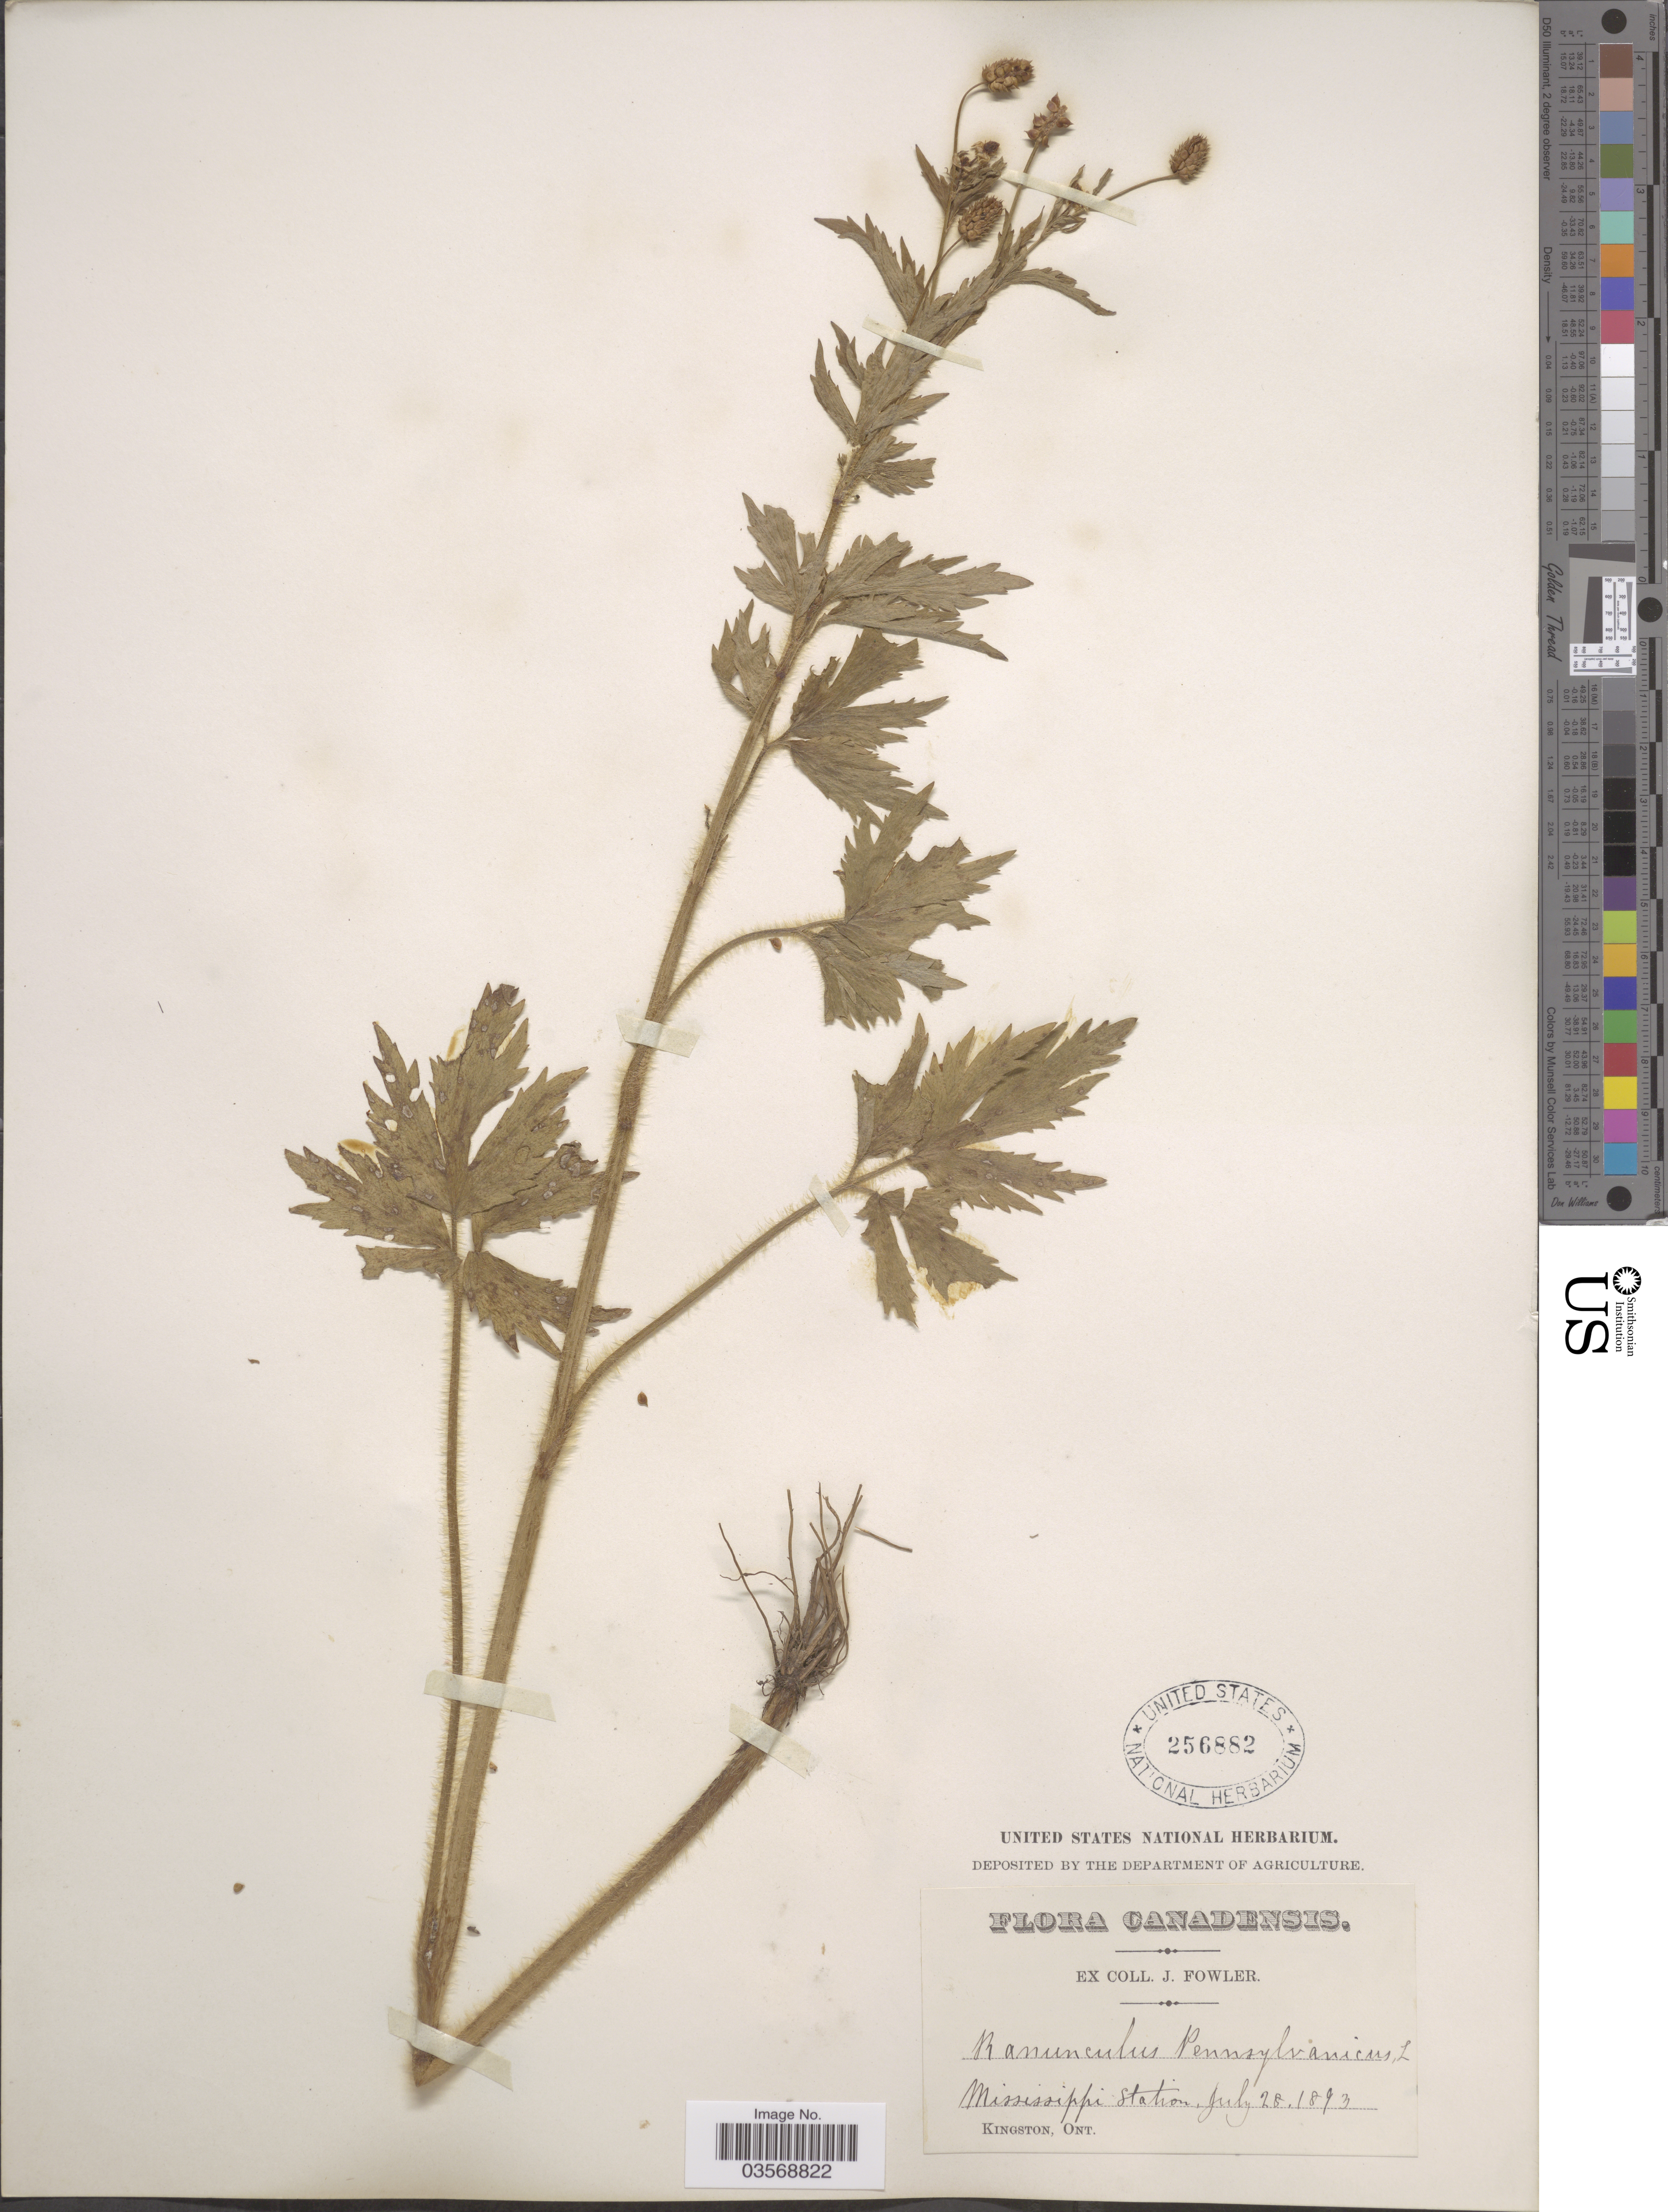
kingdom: Plantae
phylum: Tracheophyta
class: Magnoliopsida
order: Ranunculales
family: Ranunculaceae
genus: Ranunculus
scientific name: Ranunculus pensylvanicus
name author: L. f.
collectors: J. Fowler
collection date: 1893-07-28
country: Canada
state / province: Ontario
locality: Mississippi Station. Kingston.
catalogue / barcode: US 256882